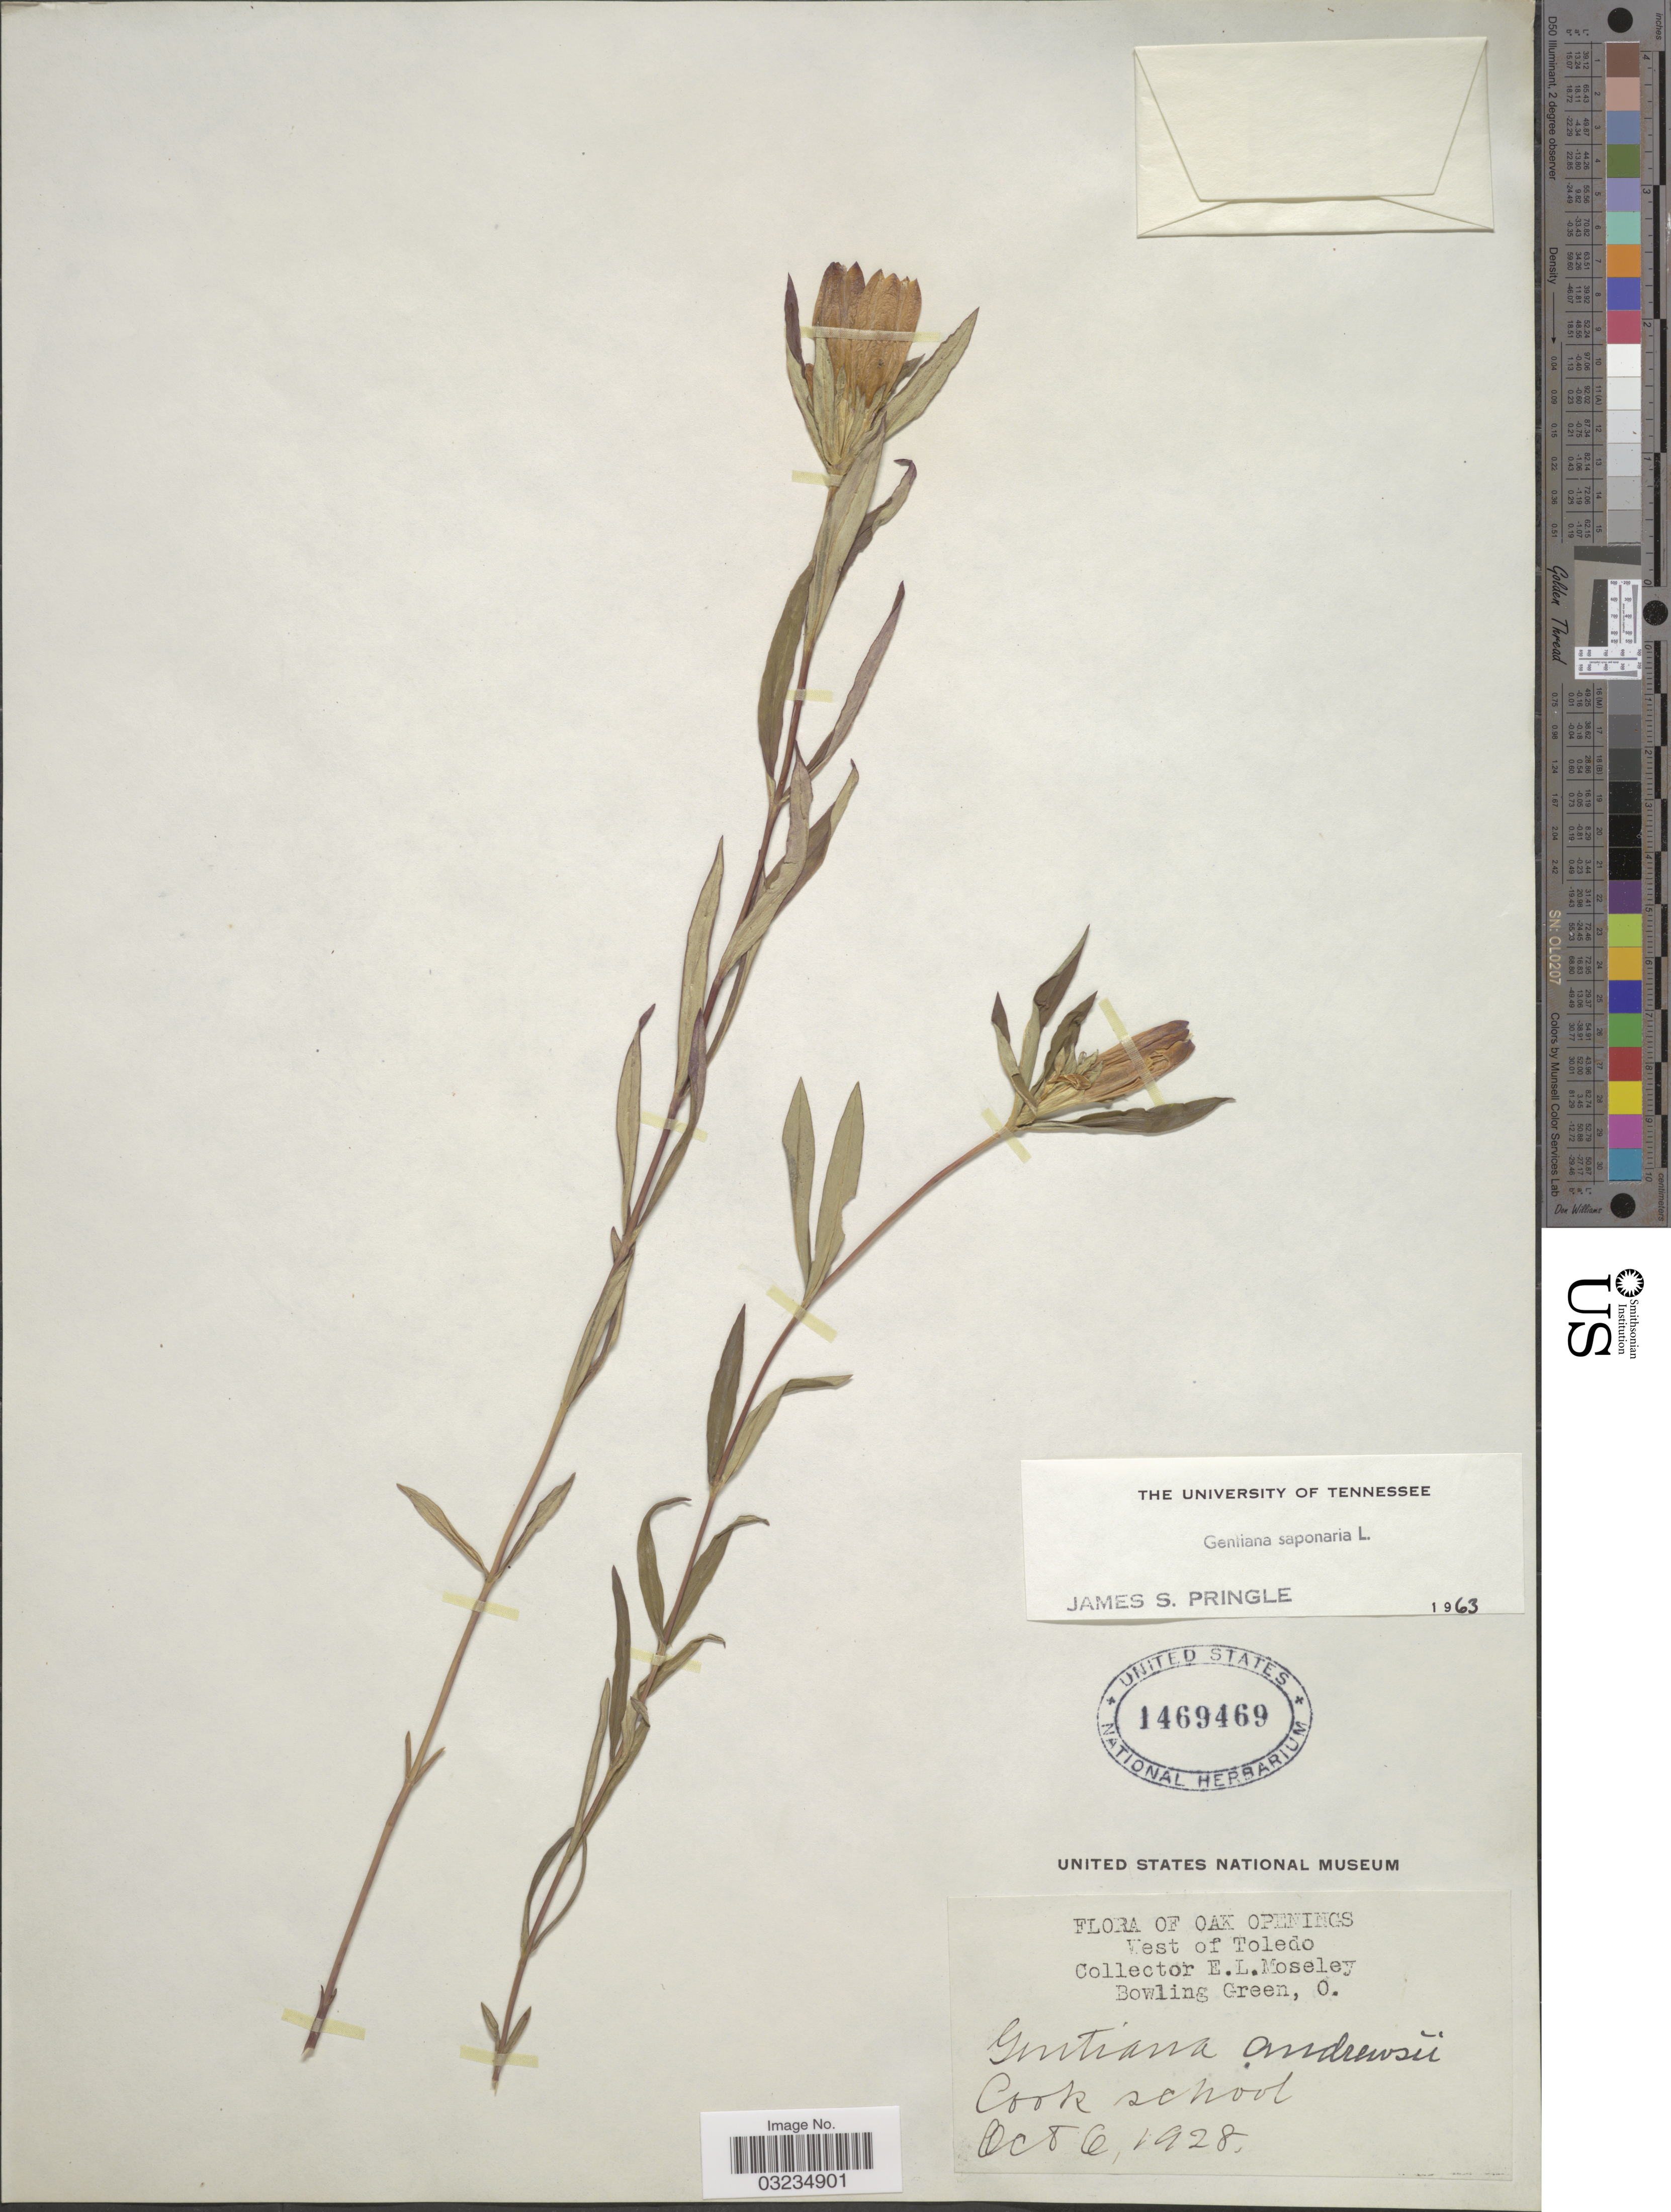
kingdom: Plantae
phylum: Tracheophyta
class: Magnoliopsida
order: Gentianales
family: Gentianaceae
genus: Gentiana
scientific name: Gentiana saponaria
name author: L.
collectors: E. Moseley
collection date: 1928-10-06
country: United States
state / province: Ohio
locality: Oak Springs. West of Toledo. Bowling Green, O. Cook school.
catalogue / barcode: US 1469469